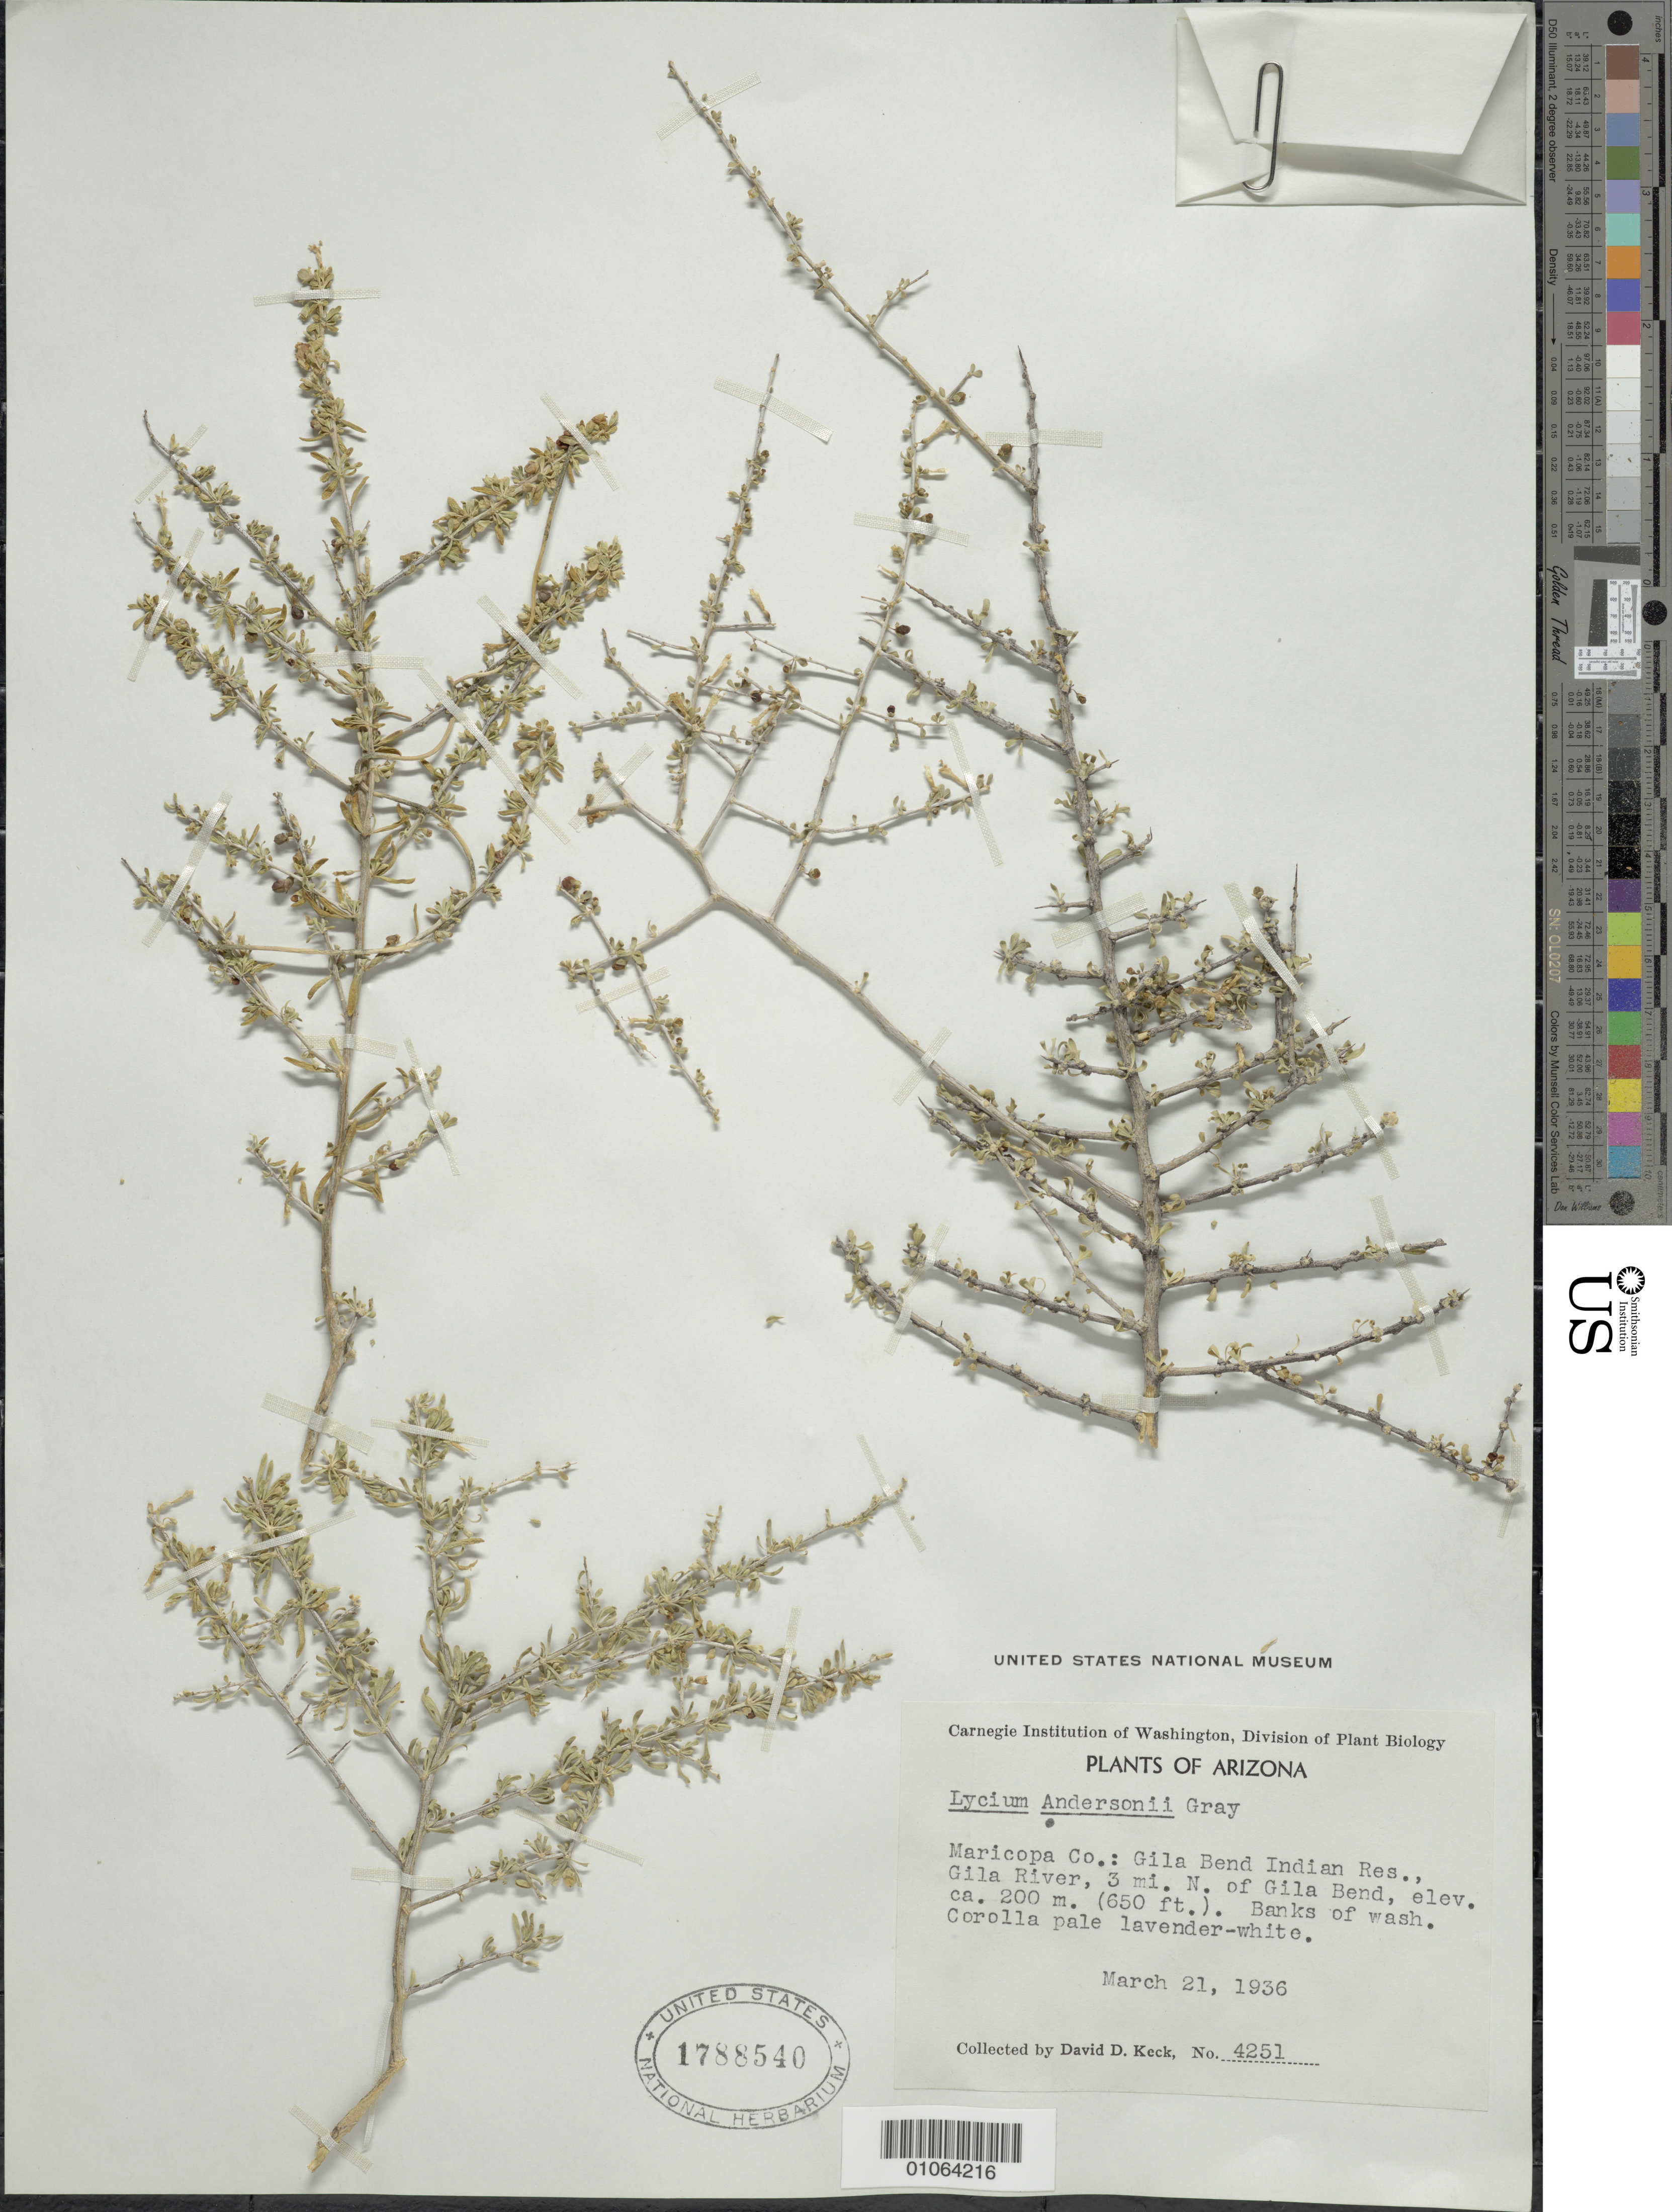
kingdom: Plantae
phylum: Tracheophyta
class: Magnoliopsida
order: Solanales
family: Solanaceae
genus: Lycium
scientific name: Lycium andersonii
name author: A. Gray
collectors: D. D. Keck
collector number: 4251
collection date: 1936-03-21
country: United States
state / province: Arizona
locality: Maricopa Co.: Gila Bend Indian Res., Gila River, 3 mi. N. of Gila Bend.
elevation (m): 200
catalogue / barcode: US 1788540